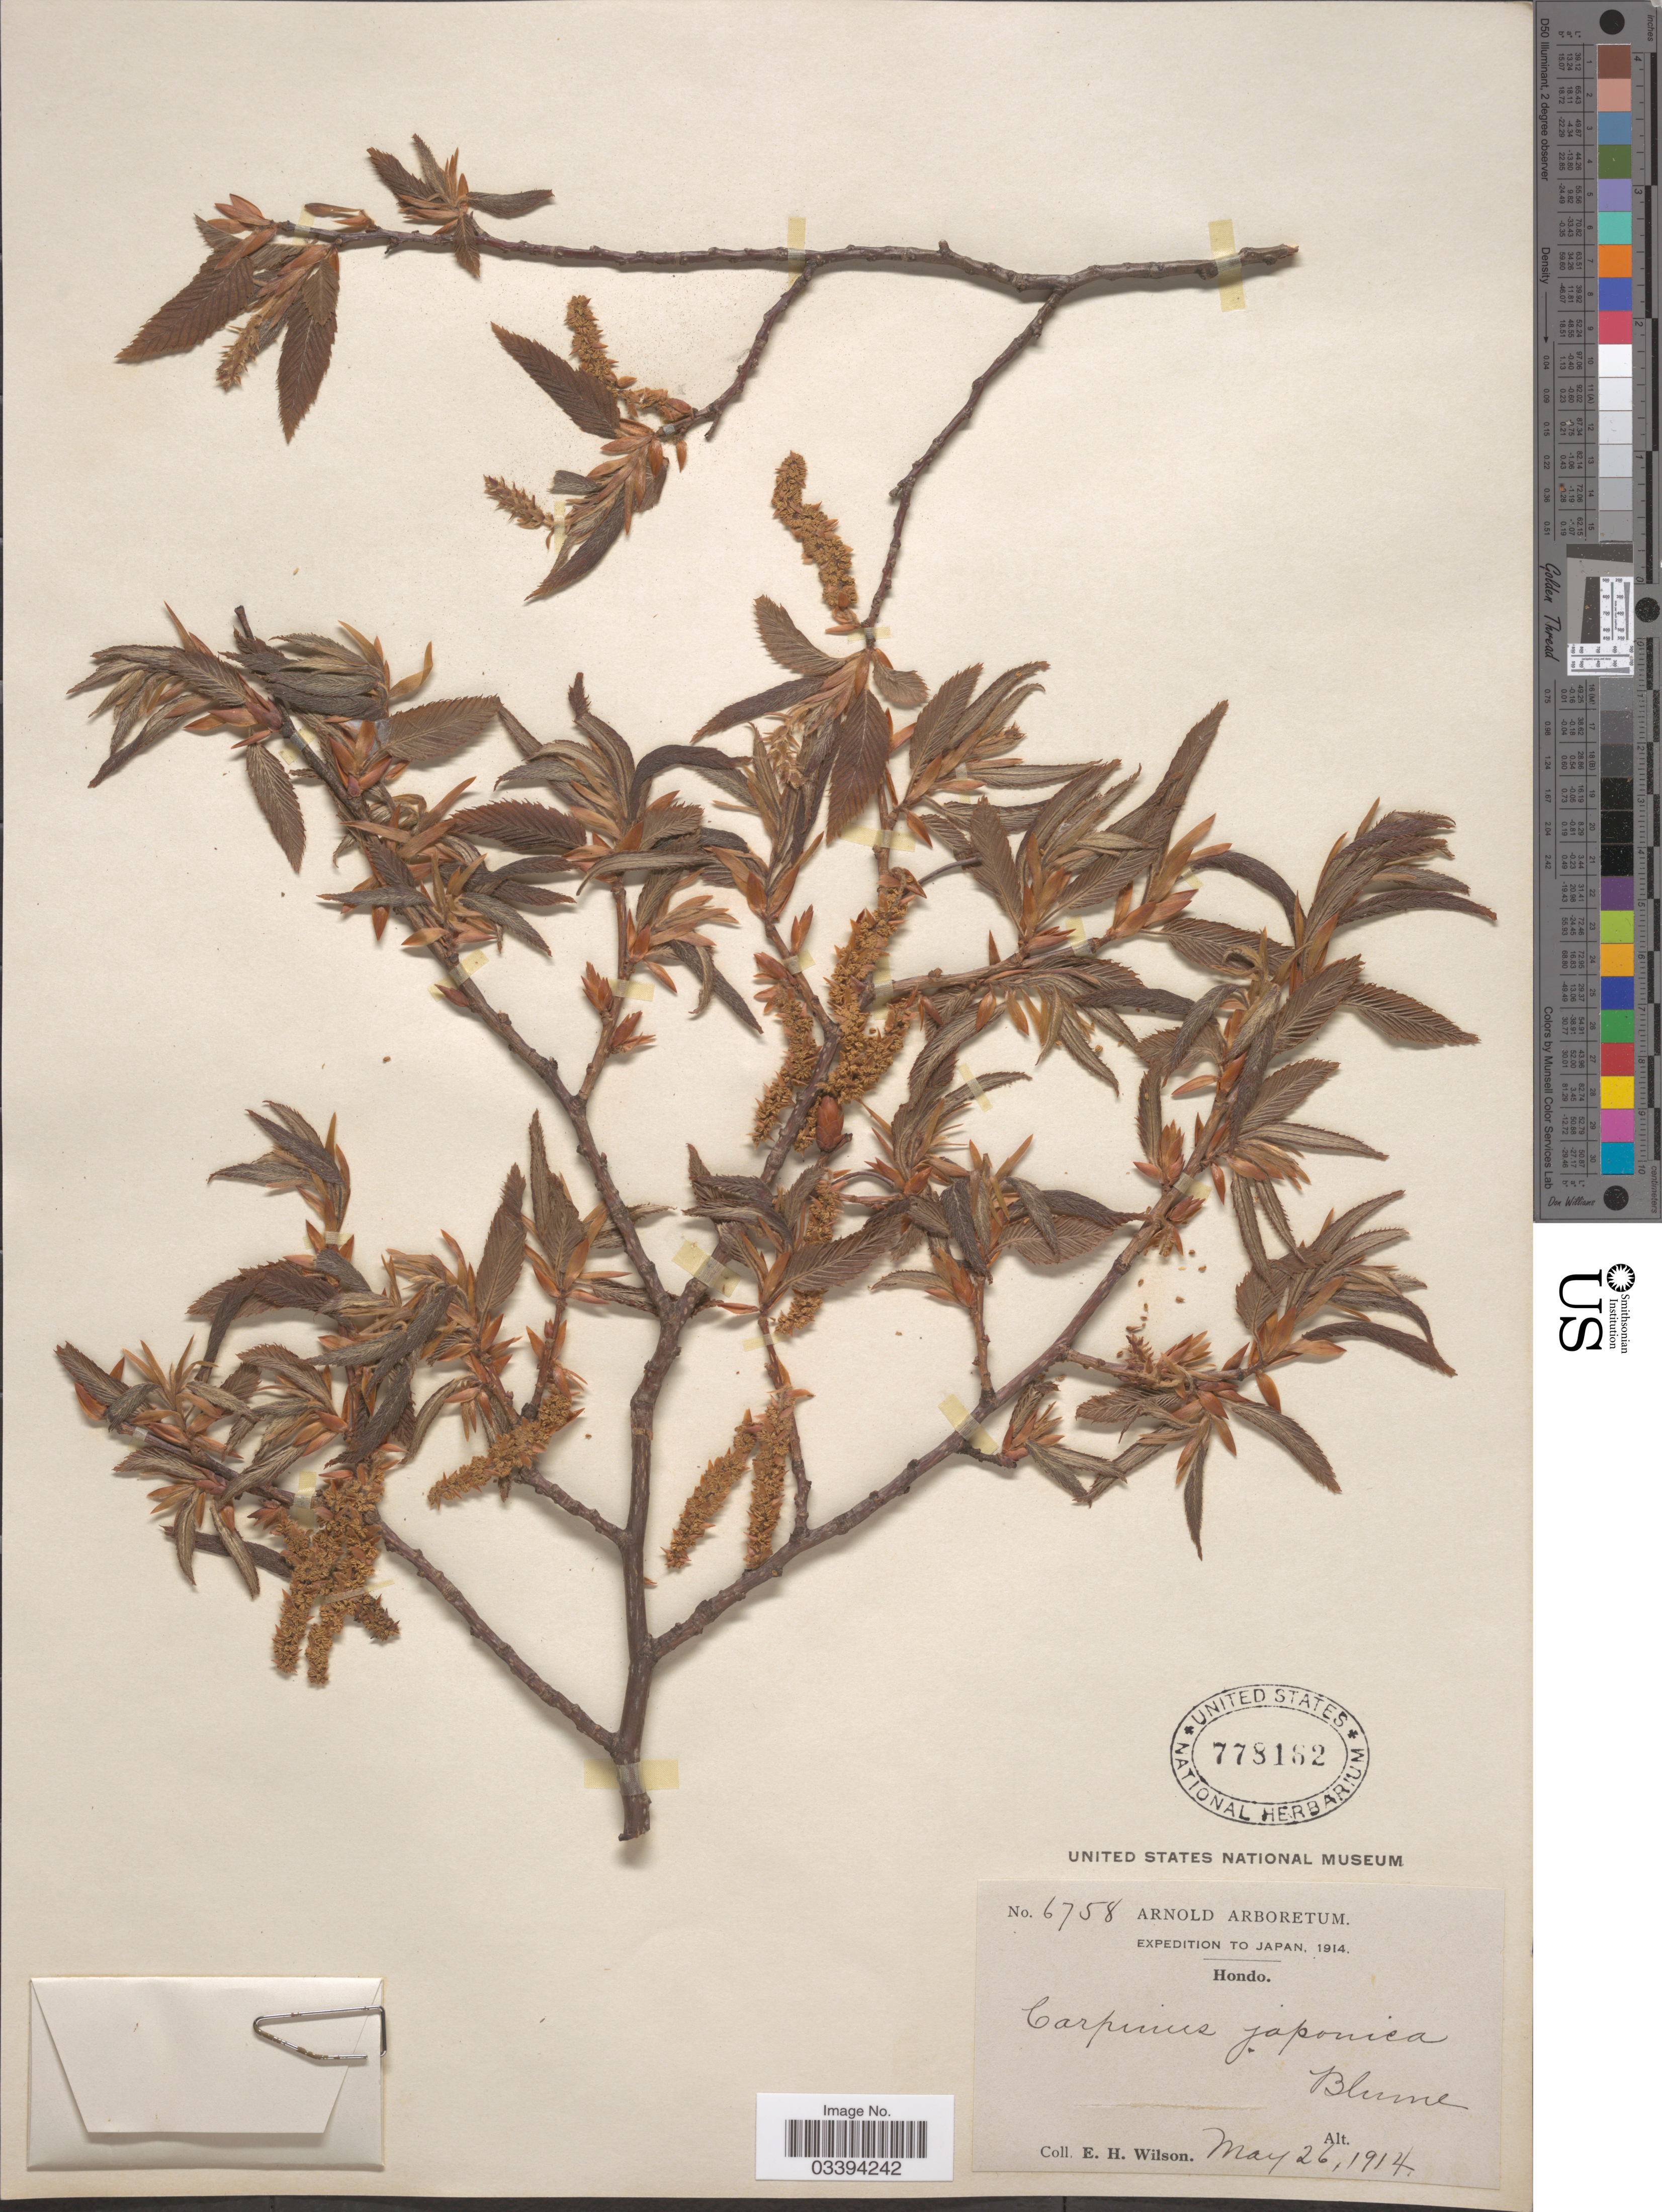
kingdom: Plantae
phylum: Tracheophyta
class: Magnoliopsida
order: Fagales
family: Betulaceae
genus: Carpinus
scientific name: Carpinus japonica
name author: Blume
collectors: E. Wilson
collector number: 6758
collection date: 1914-05-26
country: Japan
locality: Hondo.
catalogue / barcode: US 778162